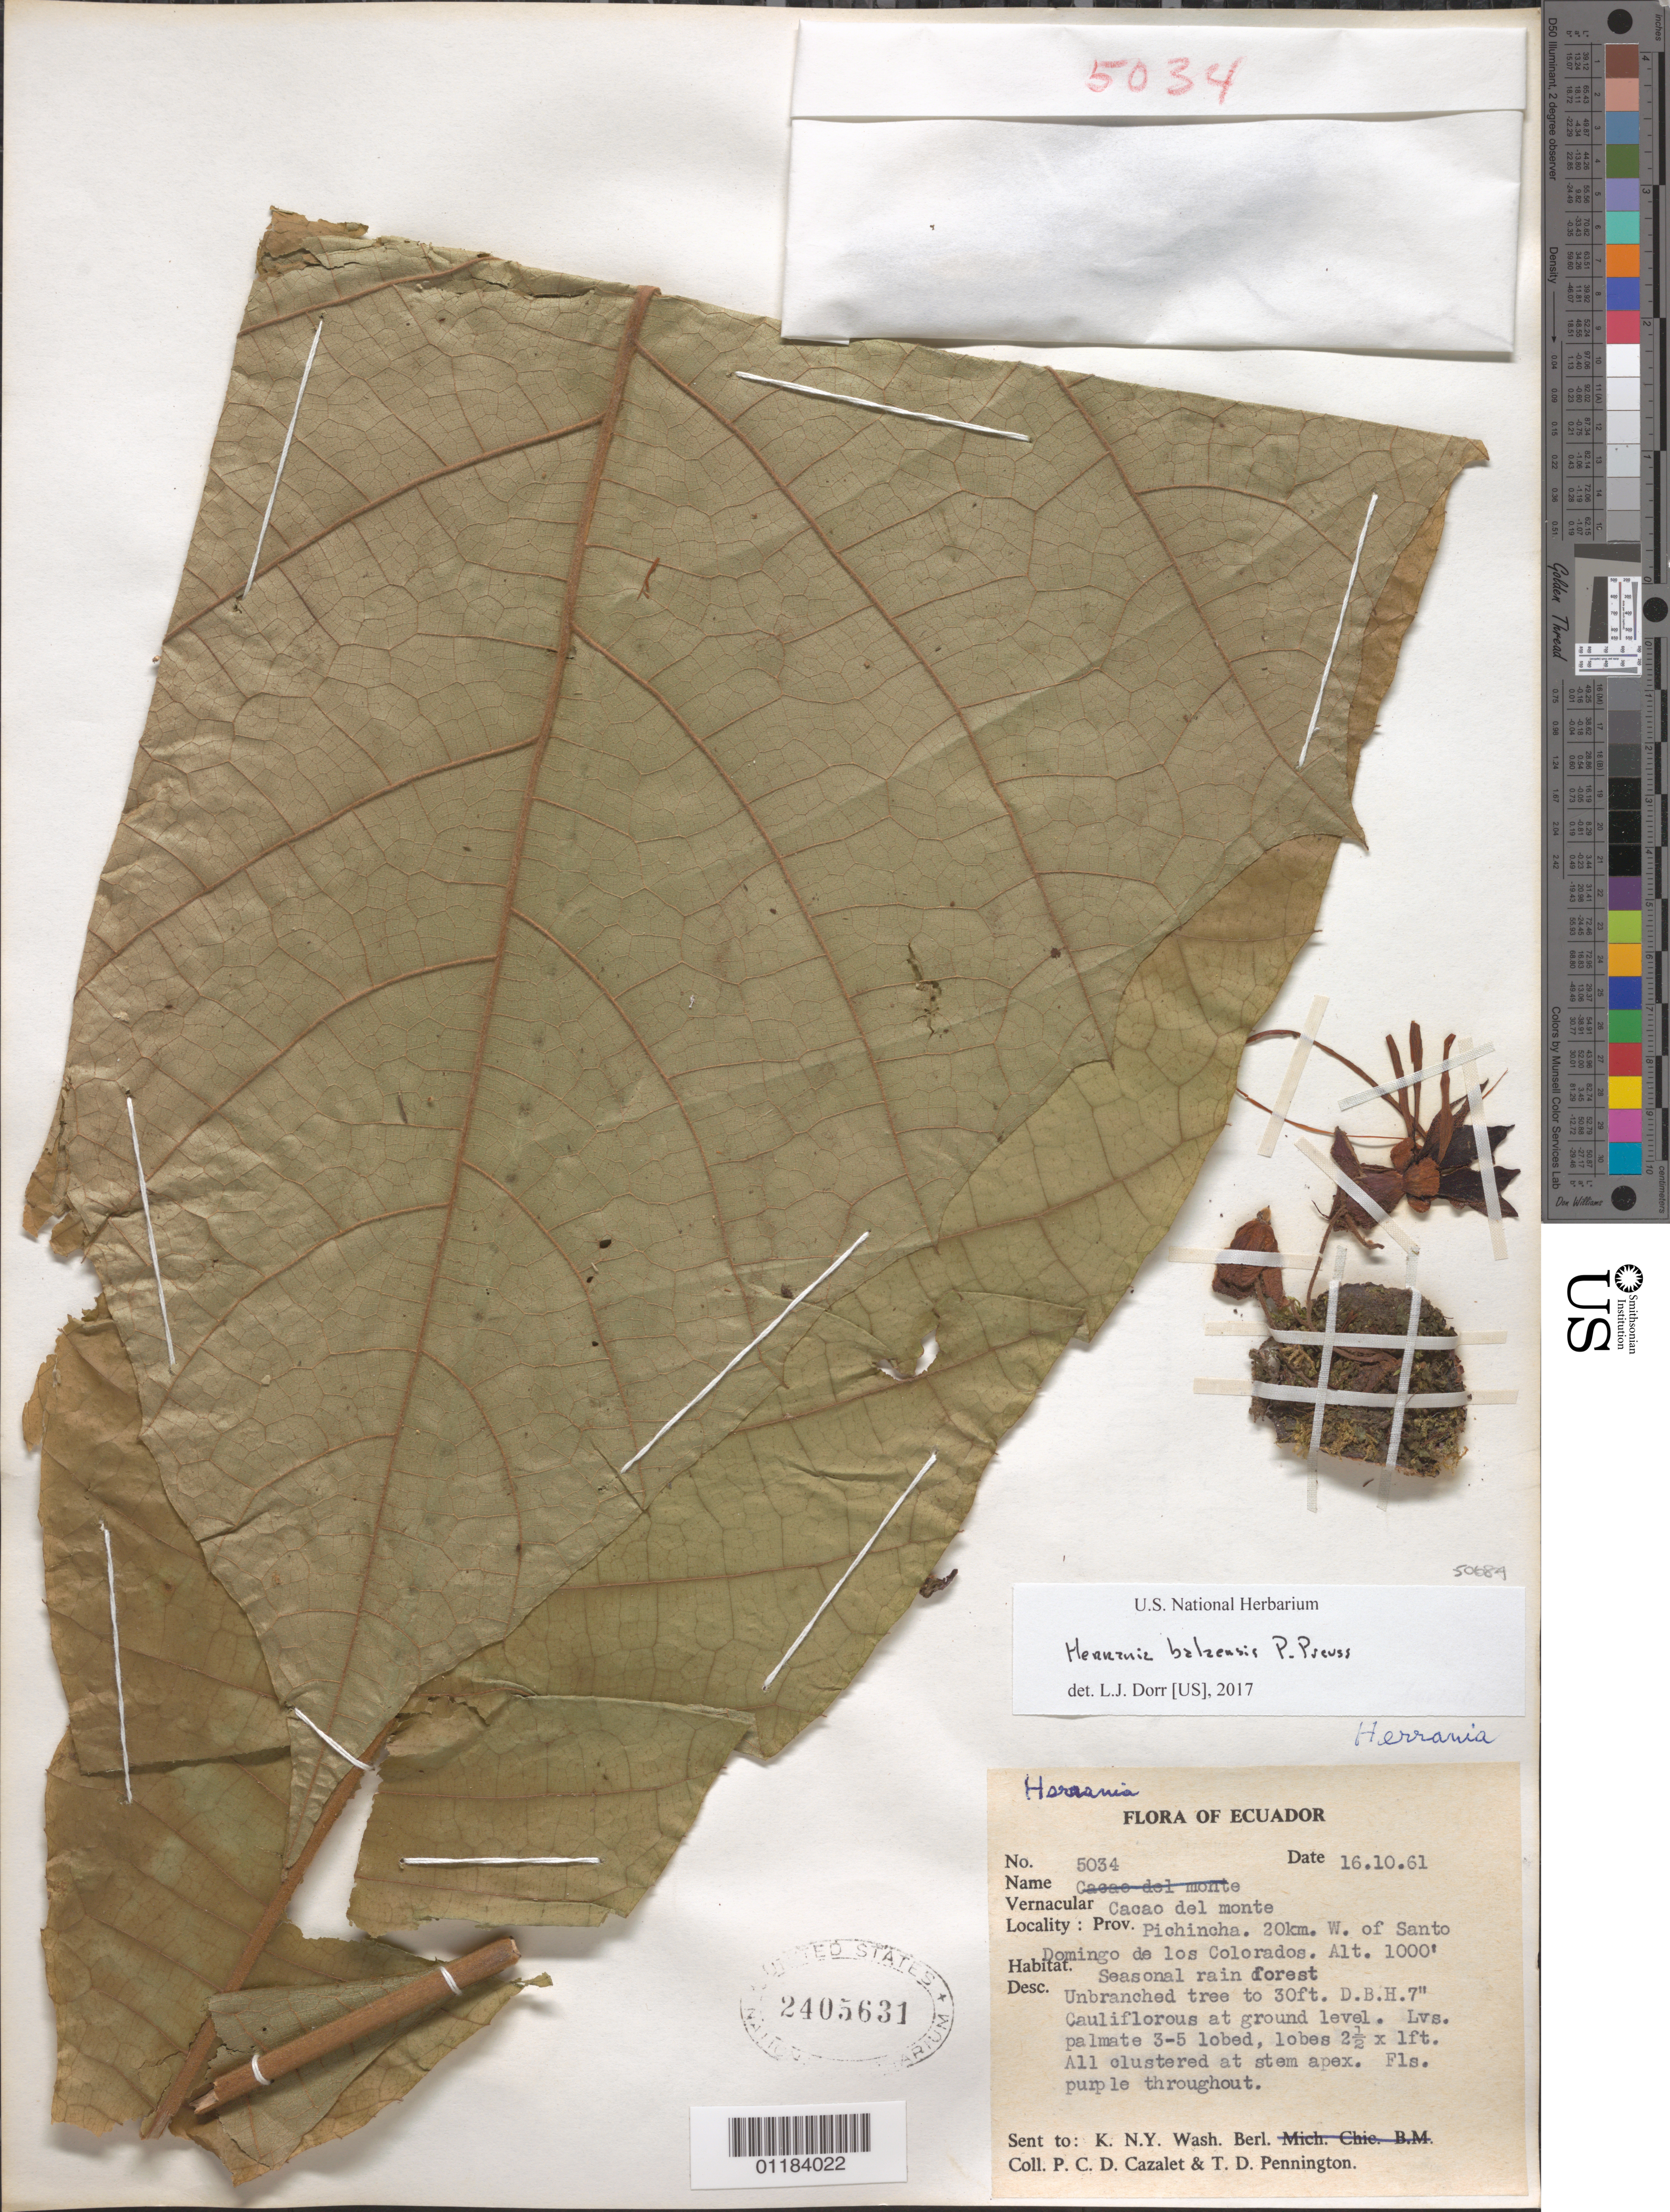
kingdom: Plantae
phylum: Tracheophyta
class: Magnoliopsida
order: Malvales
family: Malvaceae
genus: Theobroma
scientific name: Theobroma pulcherrimum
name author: (Goudot) De Wild.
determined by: Dorr, Laurence J., Curator (BOT), Smithsonian Institution - National Museum of Natural History (UNITED STATES)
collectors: P. C. D. Cazalet & T. D. Pennington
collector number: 5034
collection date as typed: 16 Oct 1961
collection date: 1961-10-16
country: Ecuador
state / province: Pichincha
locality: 20 km W of Santo Domingo de los Colorados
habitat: seasonal rain forest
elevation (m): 305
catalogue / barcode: US 2405631